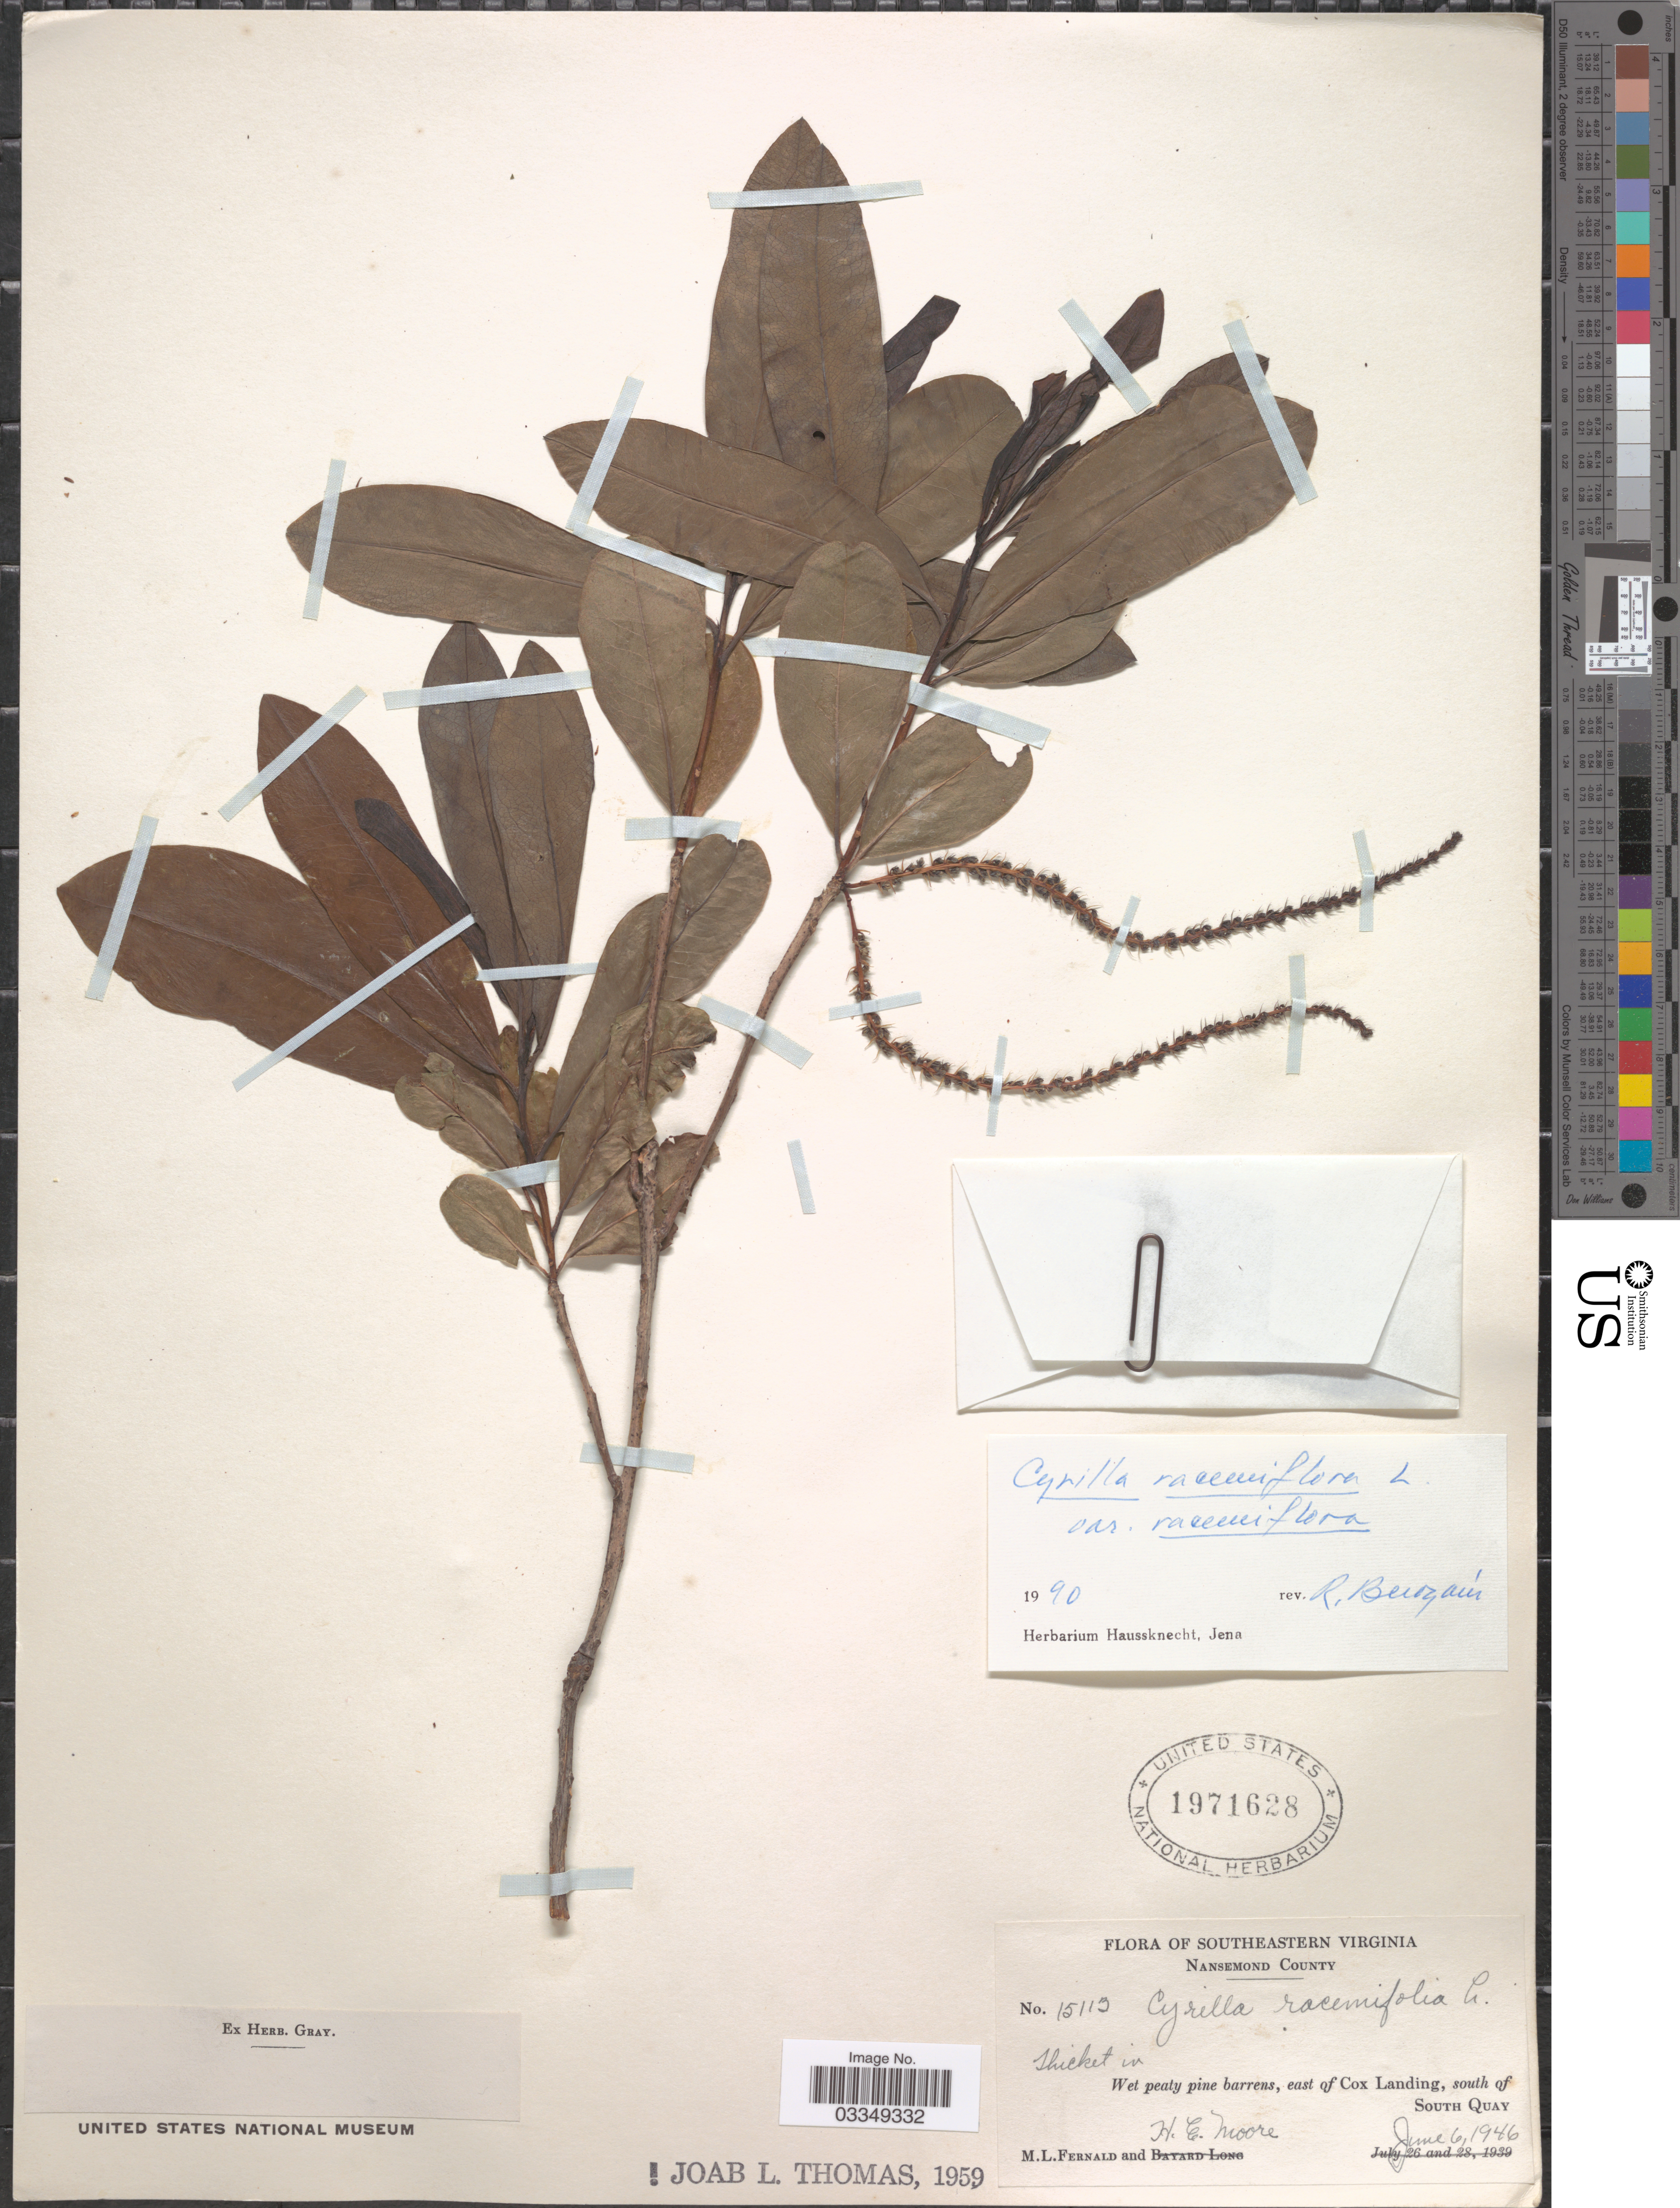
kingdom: Plantae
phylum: Tracheophyta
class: Magnoliopsida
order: Ericales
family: Cyrillaceae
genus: Cyrilla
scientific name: Cyrilla racemiflora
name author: L.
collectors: M. L. Fernald & H. Moore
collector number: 15113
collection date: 1946-06-06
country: United States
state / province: Virginia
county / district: City of Suffolk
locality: Southeastern Virginia. Nansemond County. Wet peaty pine barrens, east of Cox Landing, south of South Quay.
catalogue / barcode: US 1971628